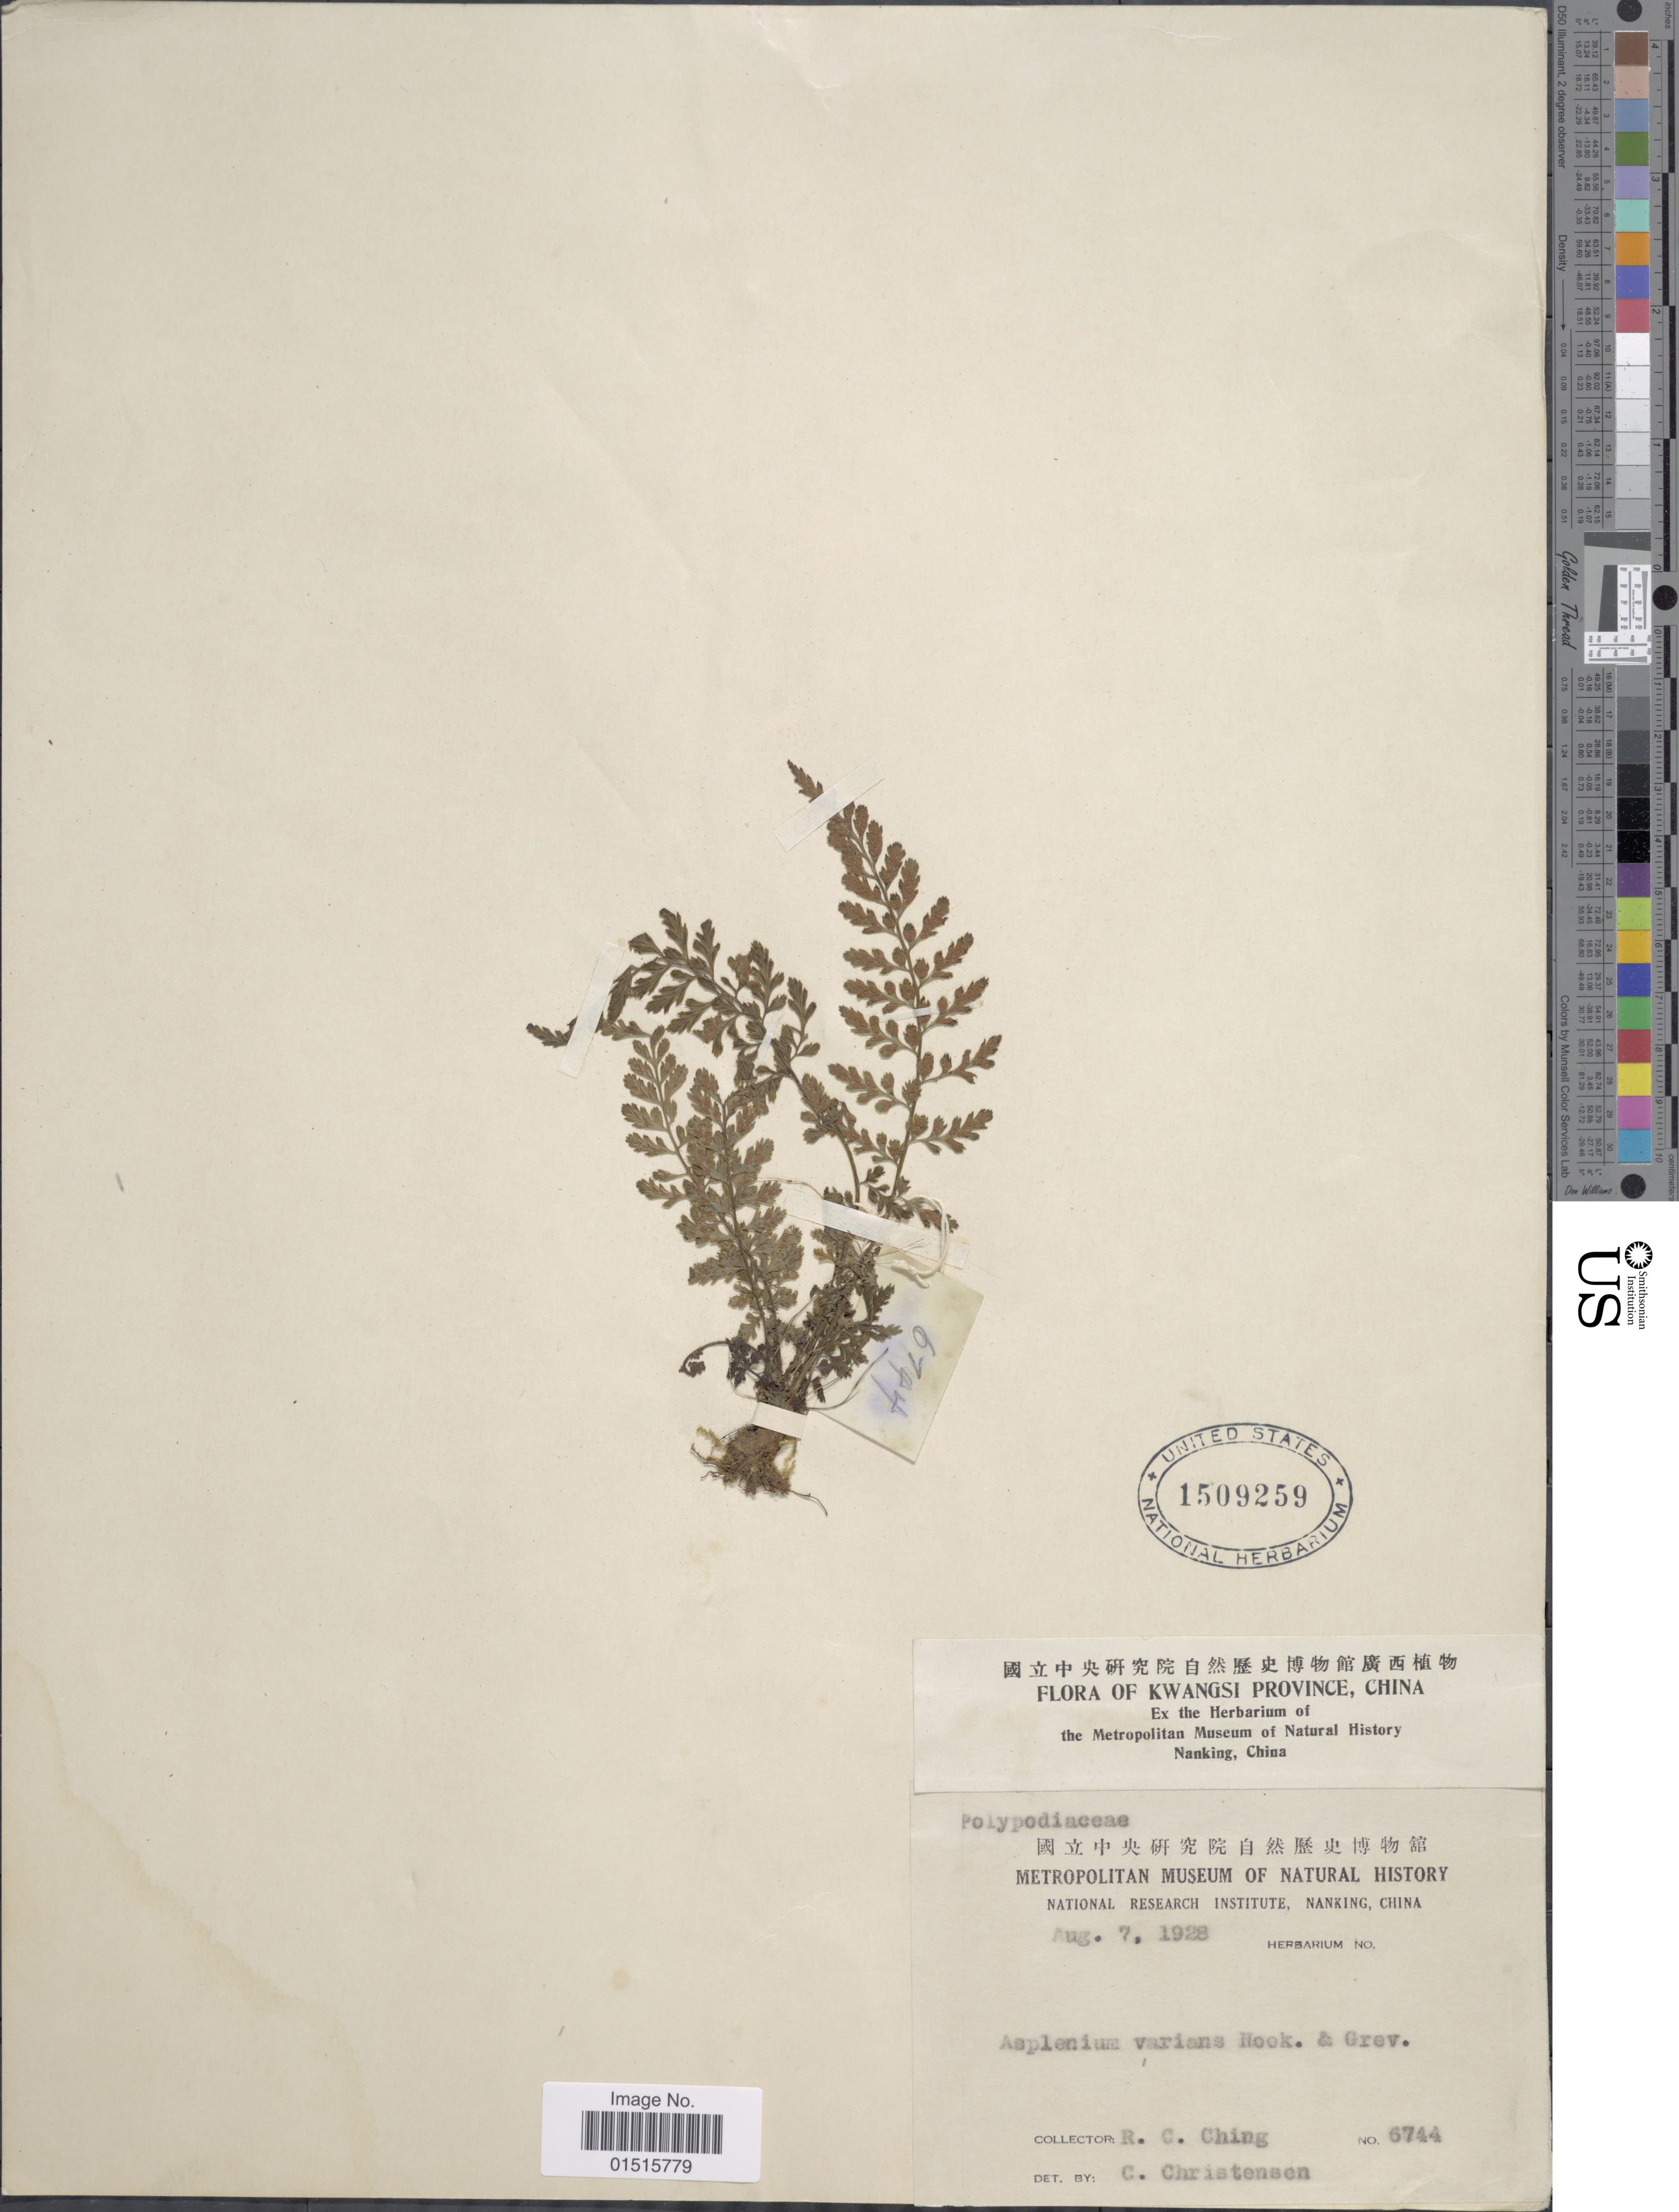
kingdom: Plantae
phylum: Tracheophyta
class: Polypodiopsida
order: Polypodiales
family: Aspleniaceae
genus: Asplenium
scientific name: Asplenium varians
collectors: R. C. Ching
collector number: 6744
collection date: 1928-08-07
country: China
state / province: Guangxi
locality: Kwangsi Province.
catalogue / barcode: US 1509259